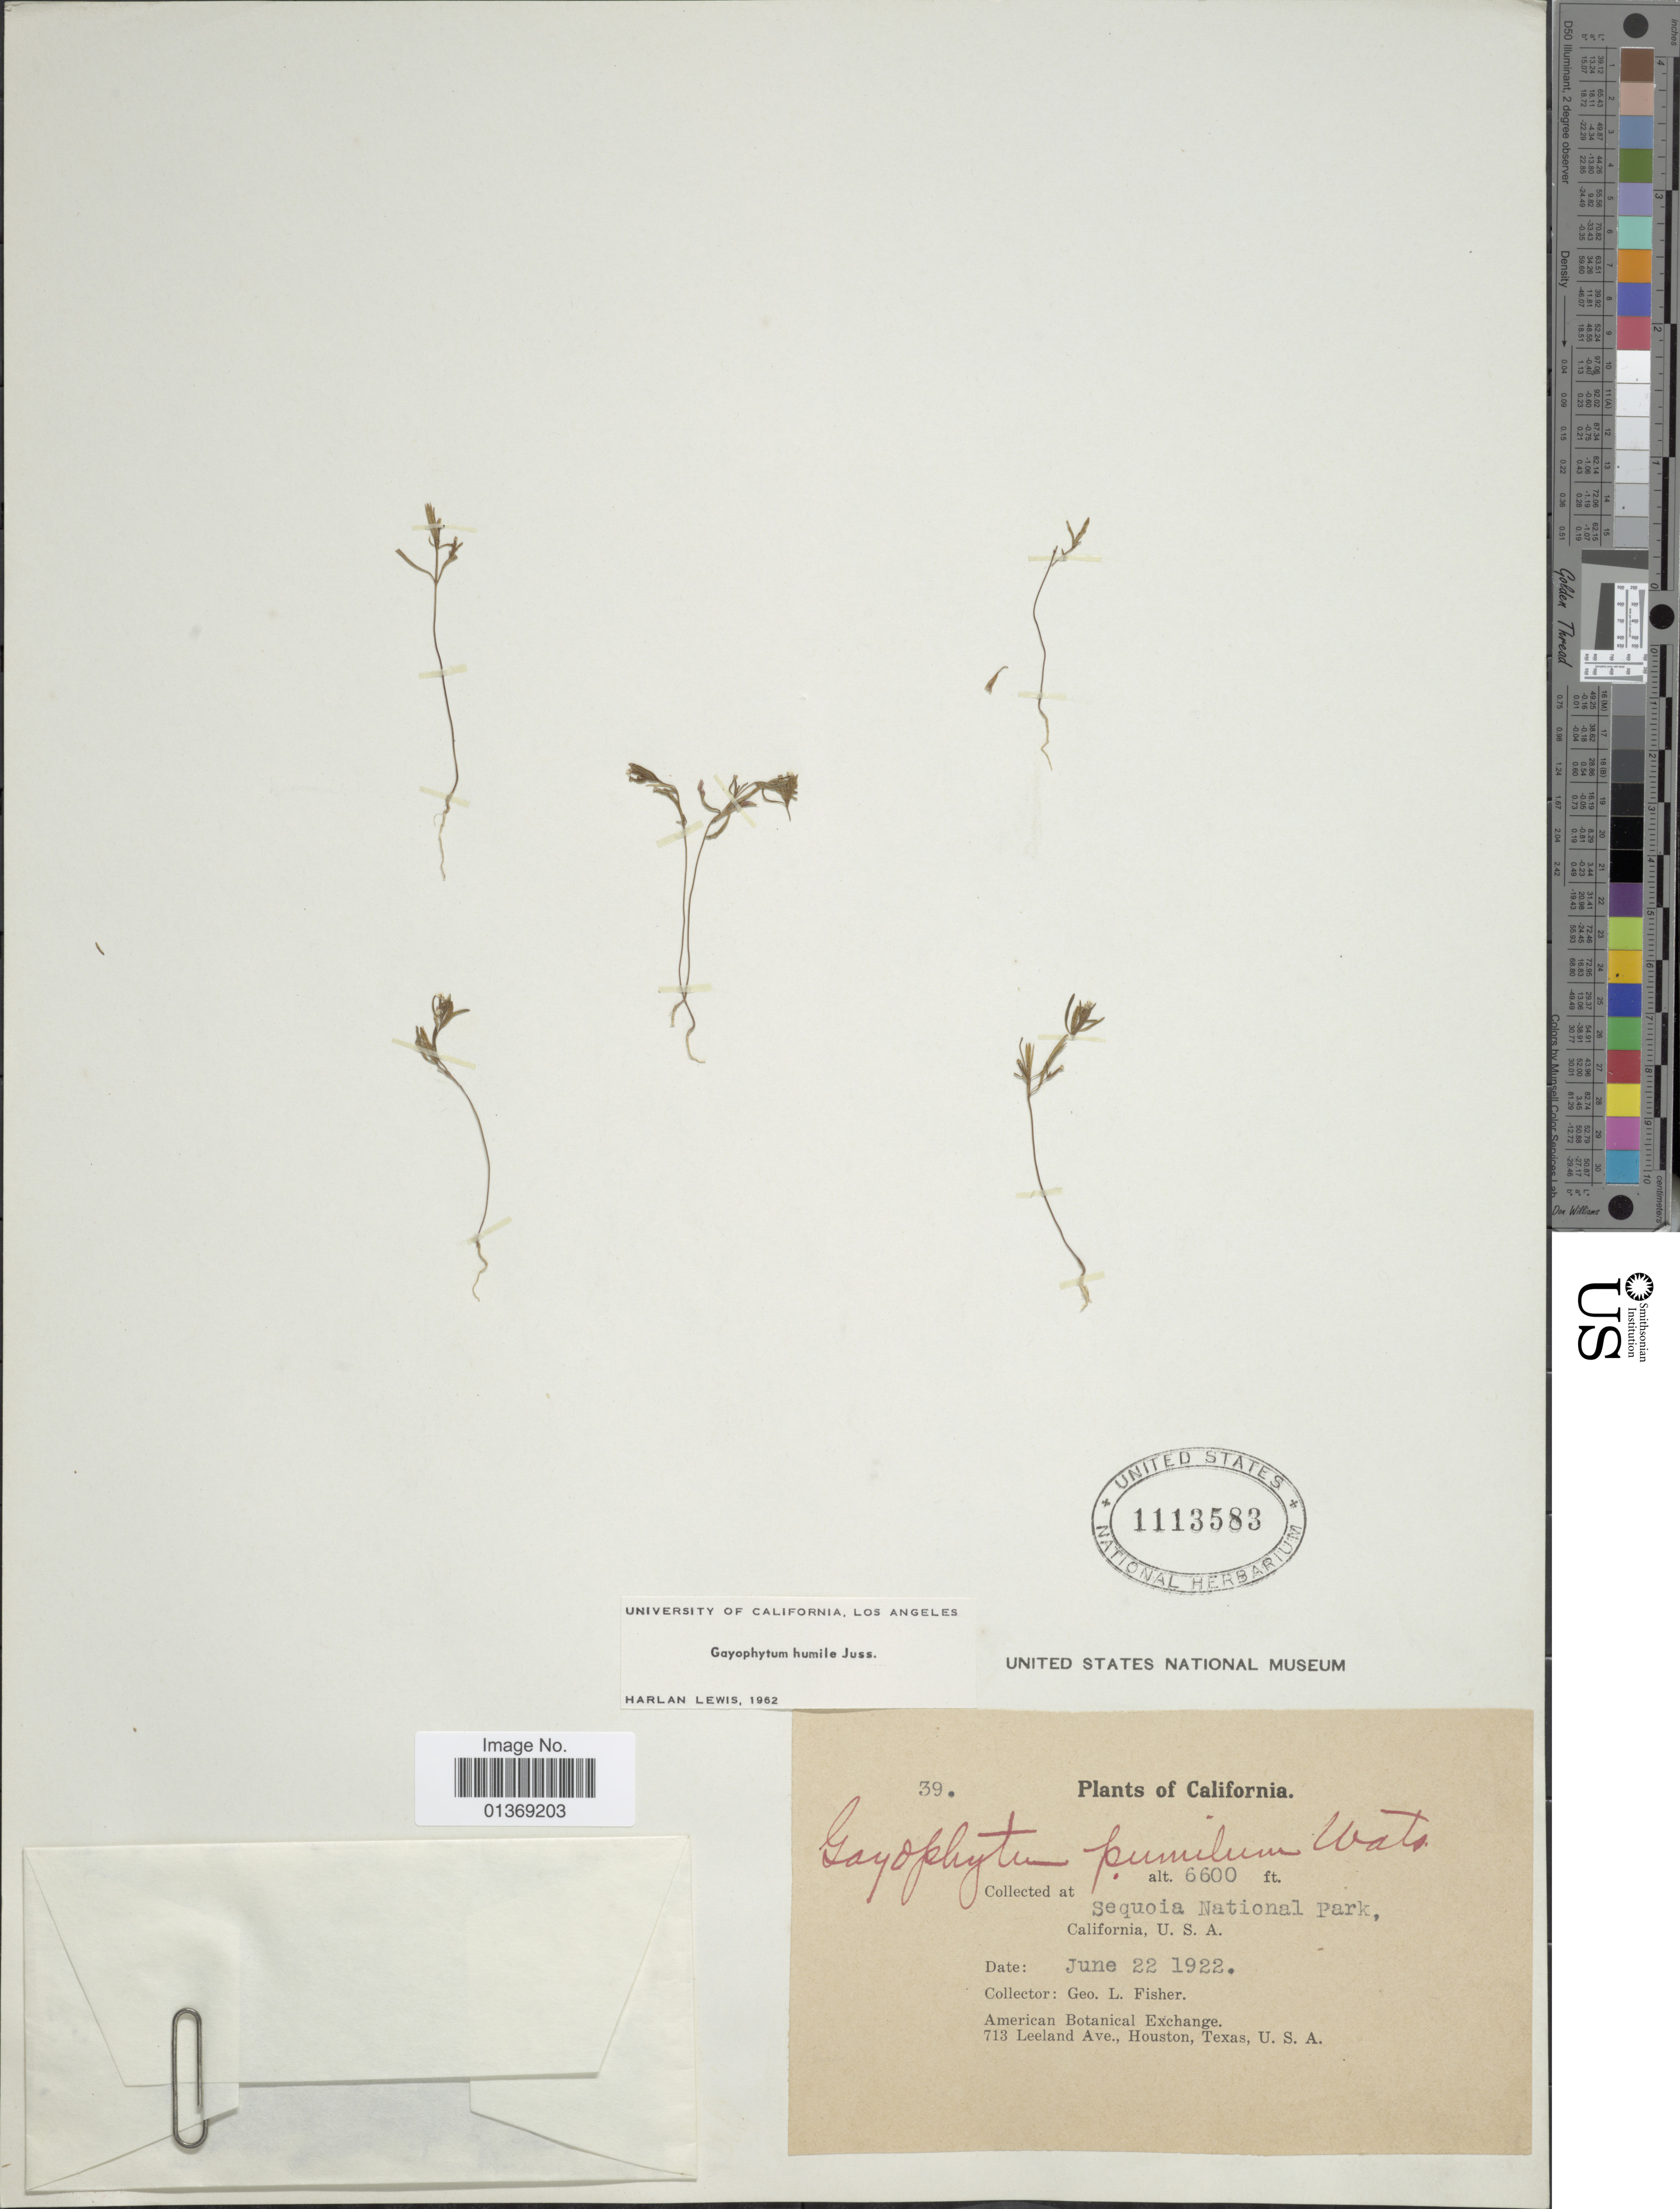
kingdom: Plantae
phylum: Tracheophyta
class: Magnoliopsida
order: Myrtales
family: Onagraceae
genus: Gayophytum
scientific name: Gayophytum humile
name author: A. Juss.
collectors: G. L. Fisher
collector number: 39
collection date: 1922-06-22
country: United States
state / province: California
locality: Sequoia National Park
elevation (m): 2012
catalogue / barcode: US 1113583